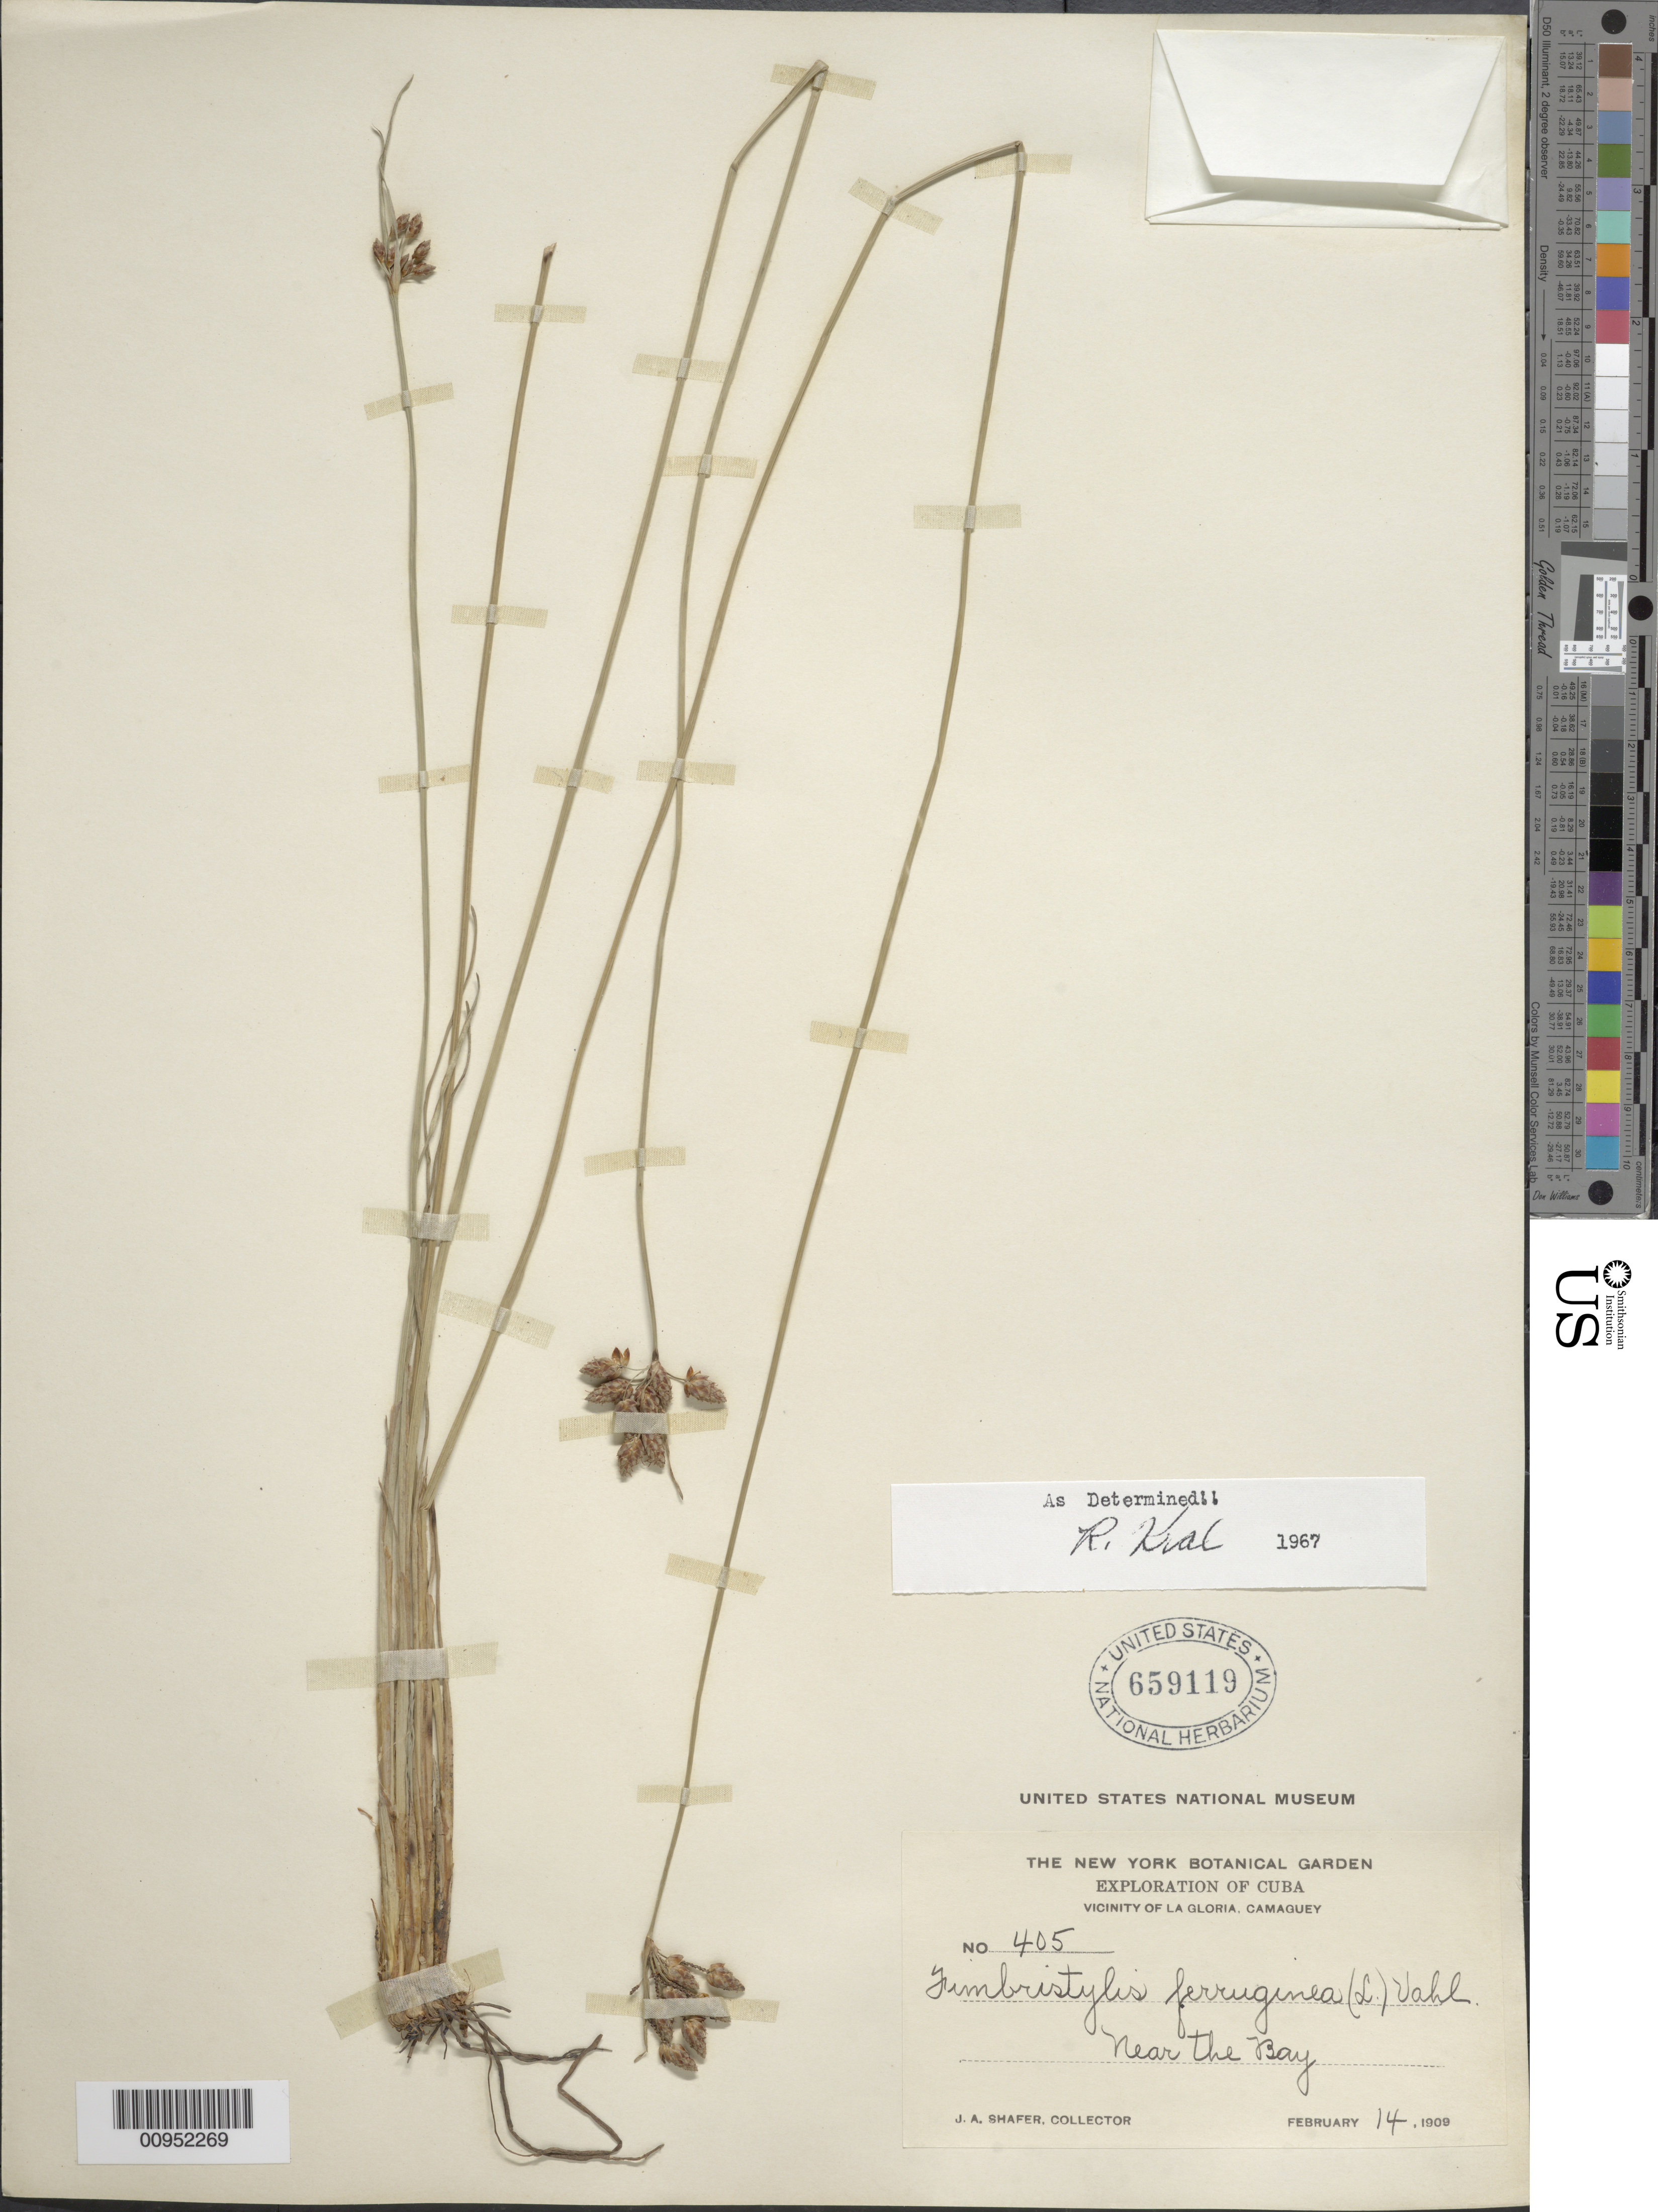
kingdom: Plantae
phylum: Tracheophyta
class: Liliopsida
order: Poales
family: Cyperaceae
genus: Fimbristylis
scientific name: Fimbristylis ferruginea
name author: (L.) Vahl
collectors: J. A. Shafer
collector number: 405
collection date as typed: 14 Feb 1909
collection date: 1909-02-14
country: Cuba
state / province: Camagüey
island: Cuba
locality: Vicinity of La Gloria, near the bay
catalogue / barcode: US 659119